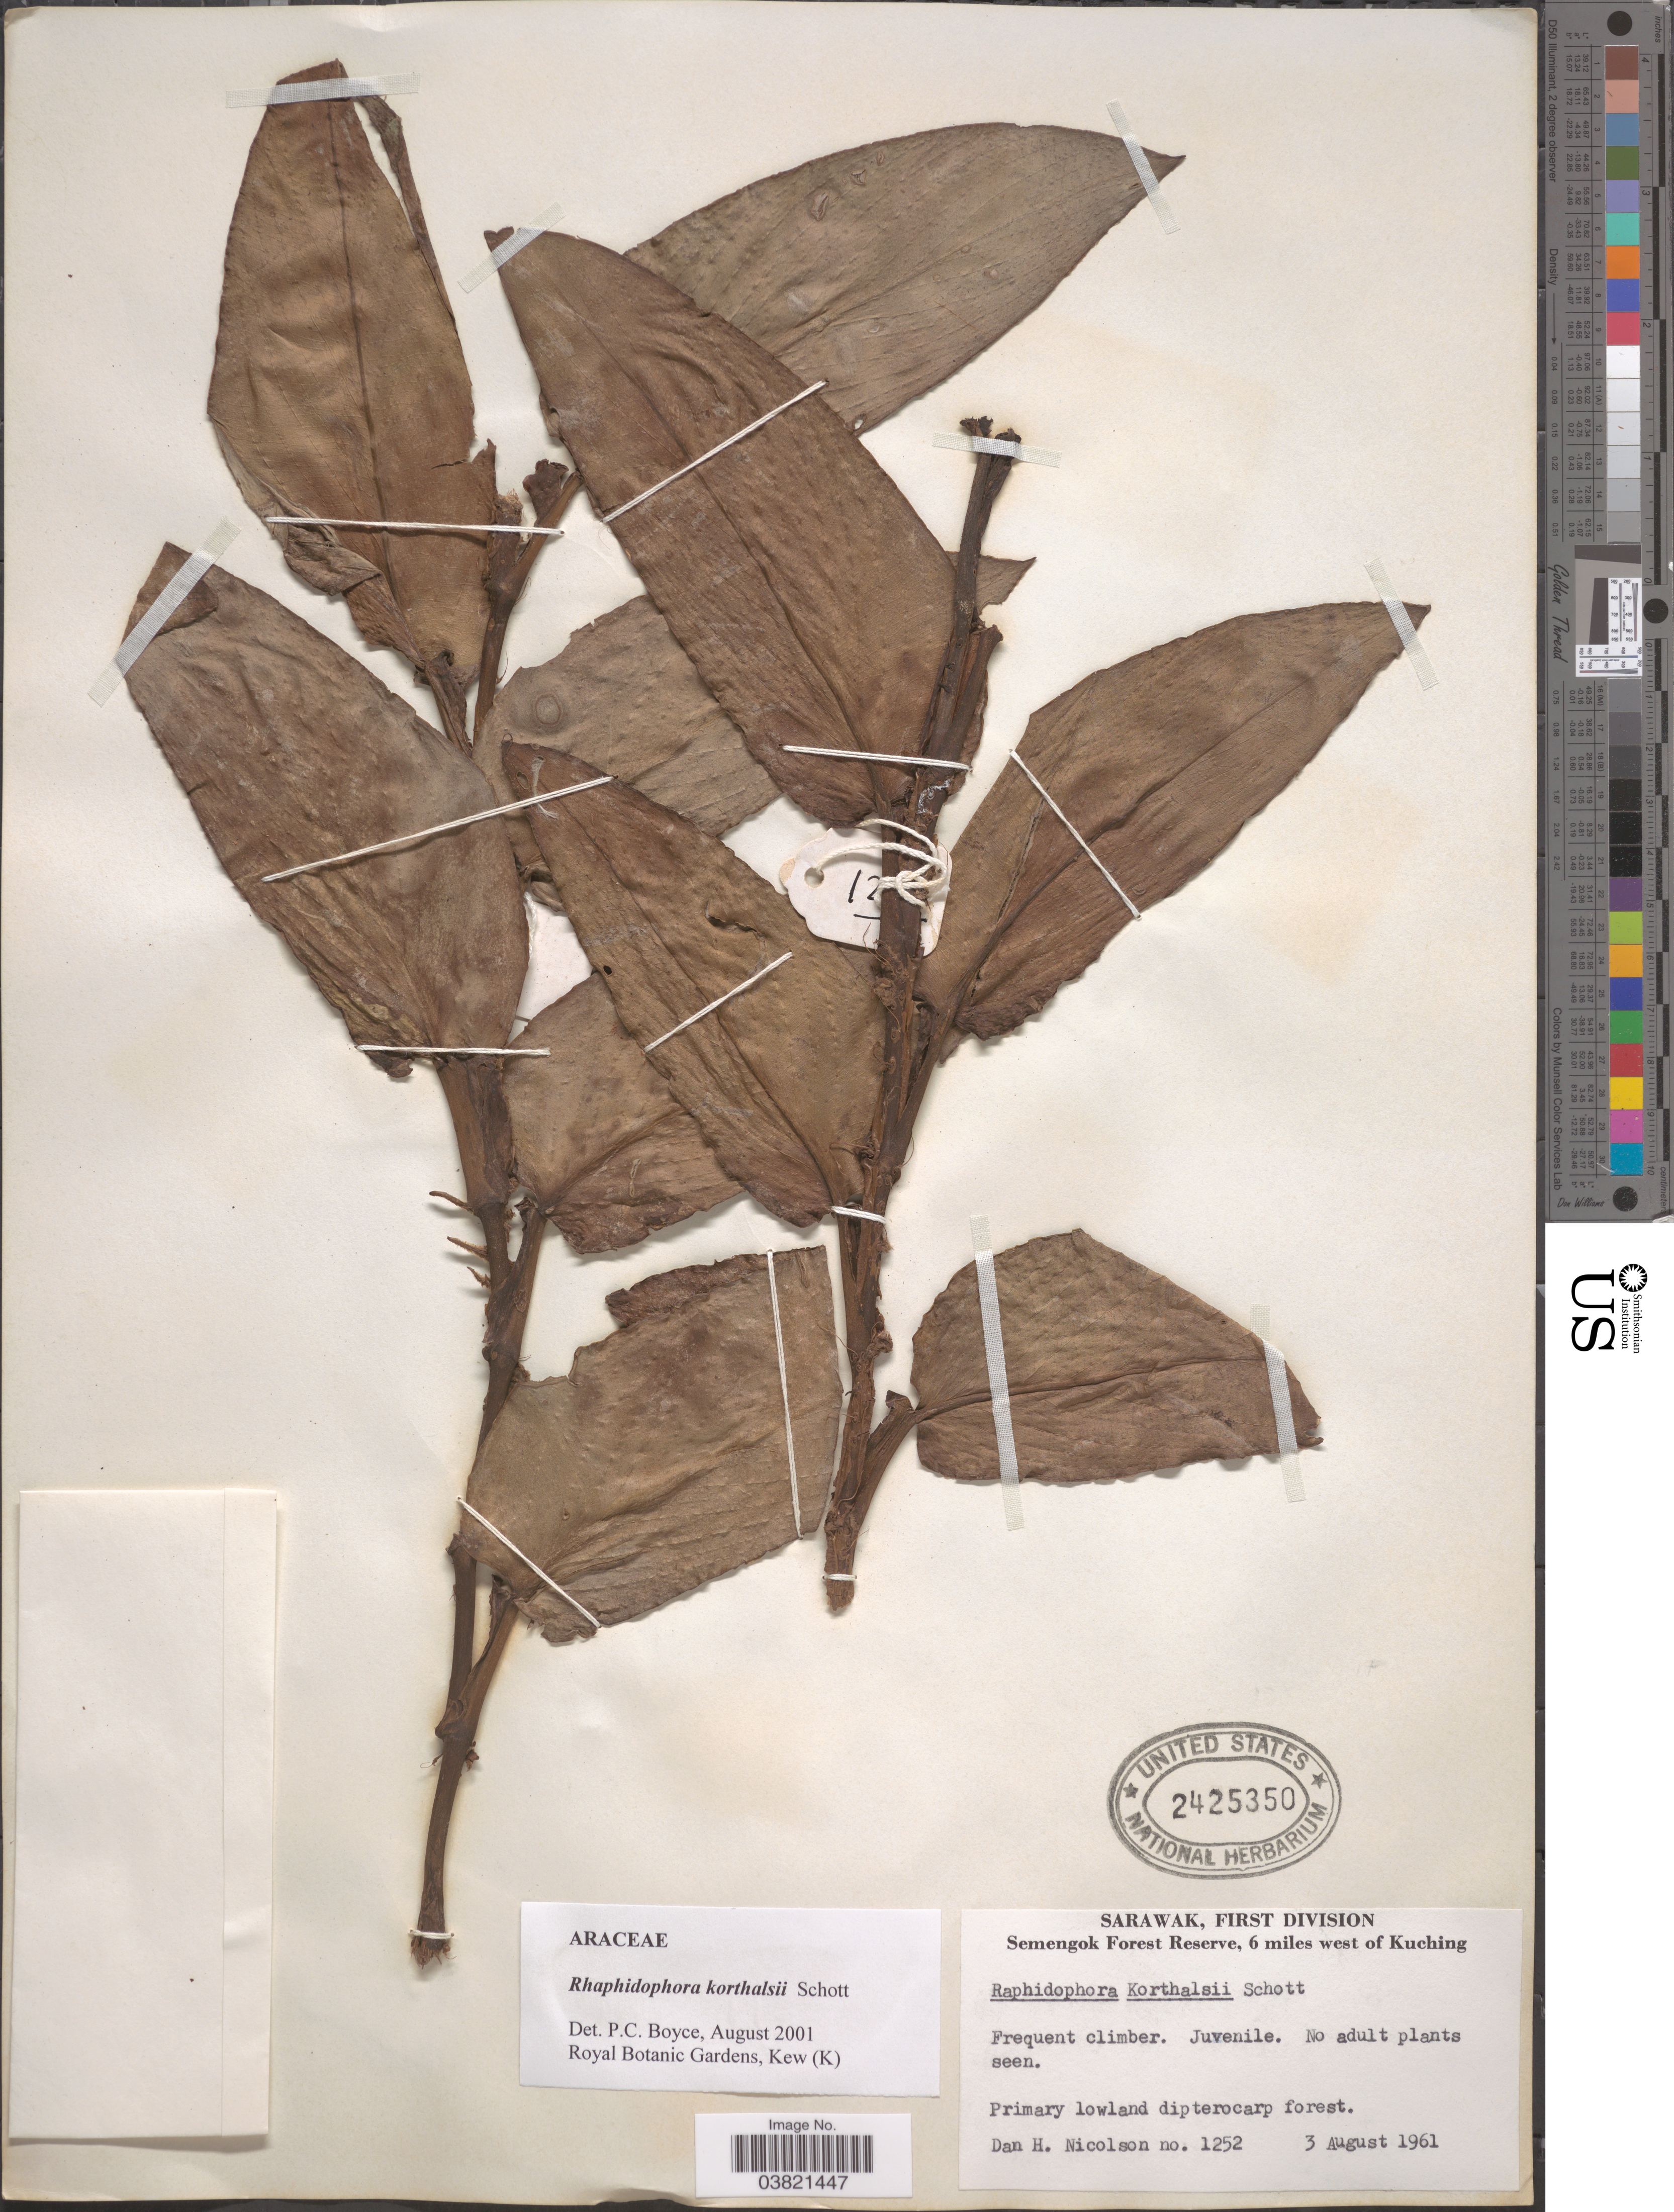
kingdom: Plantae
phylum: Tracheophyta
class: Liliopsida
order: Alismatales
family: Araceae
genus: Rhaphidophora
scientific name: Rhaphidophora korthalsii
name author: Schott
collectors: D. H. Nicolson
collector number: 1252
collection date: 1961-08-03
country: Malaysia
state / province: Sarawak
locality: First Division. Semengok Forest Reserve, 6 miles west of Kuching.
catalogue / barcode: US 2425350